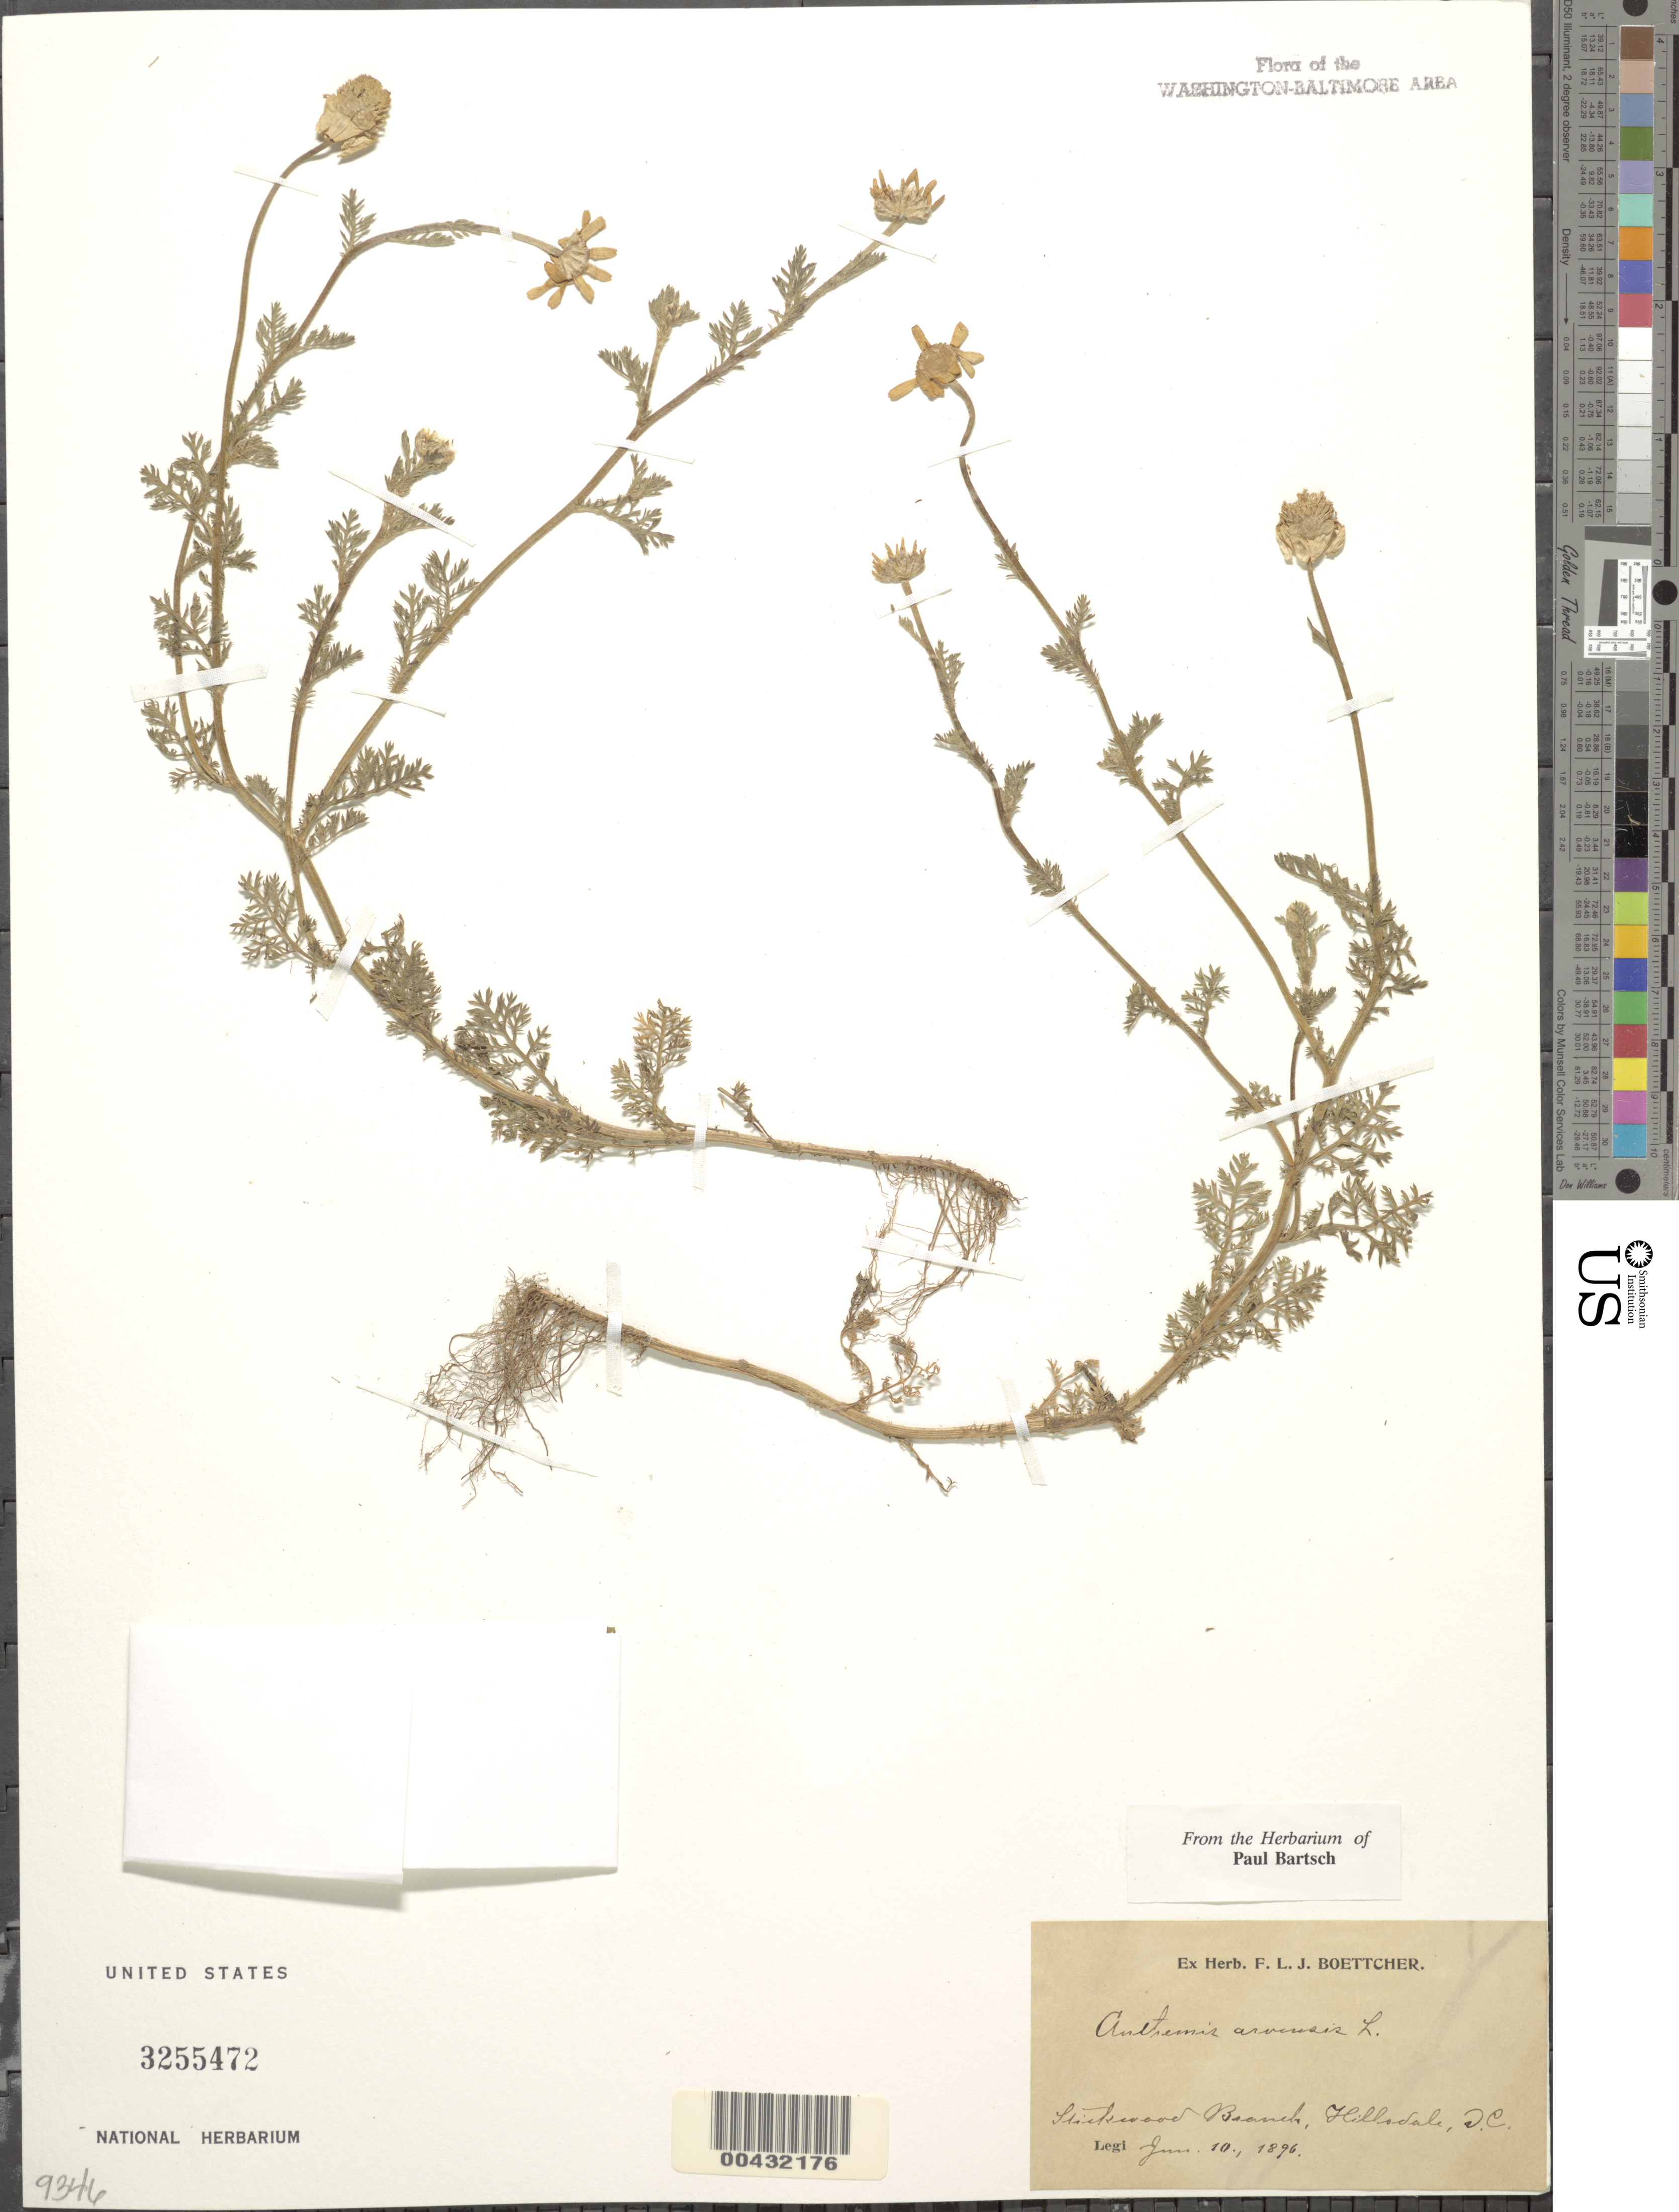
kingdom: Plantae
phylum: Tracheophyta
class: Magnoliopsida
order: Asterales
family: Asteraceae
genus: Anthemis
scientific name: Anthemis arvensis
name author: L.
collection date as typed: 10 Jun 1896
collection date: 1896-06-10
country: United States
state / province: District of Columbia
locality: Hillsdale, Stickwood Branch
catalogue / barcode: US 3255472